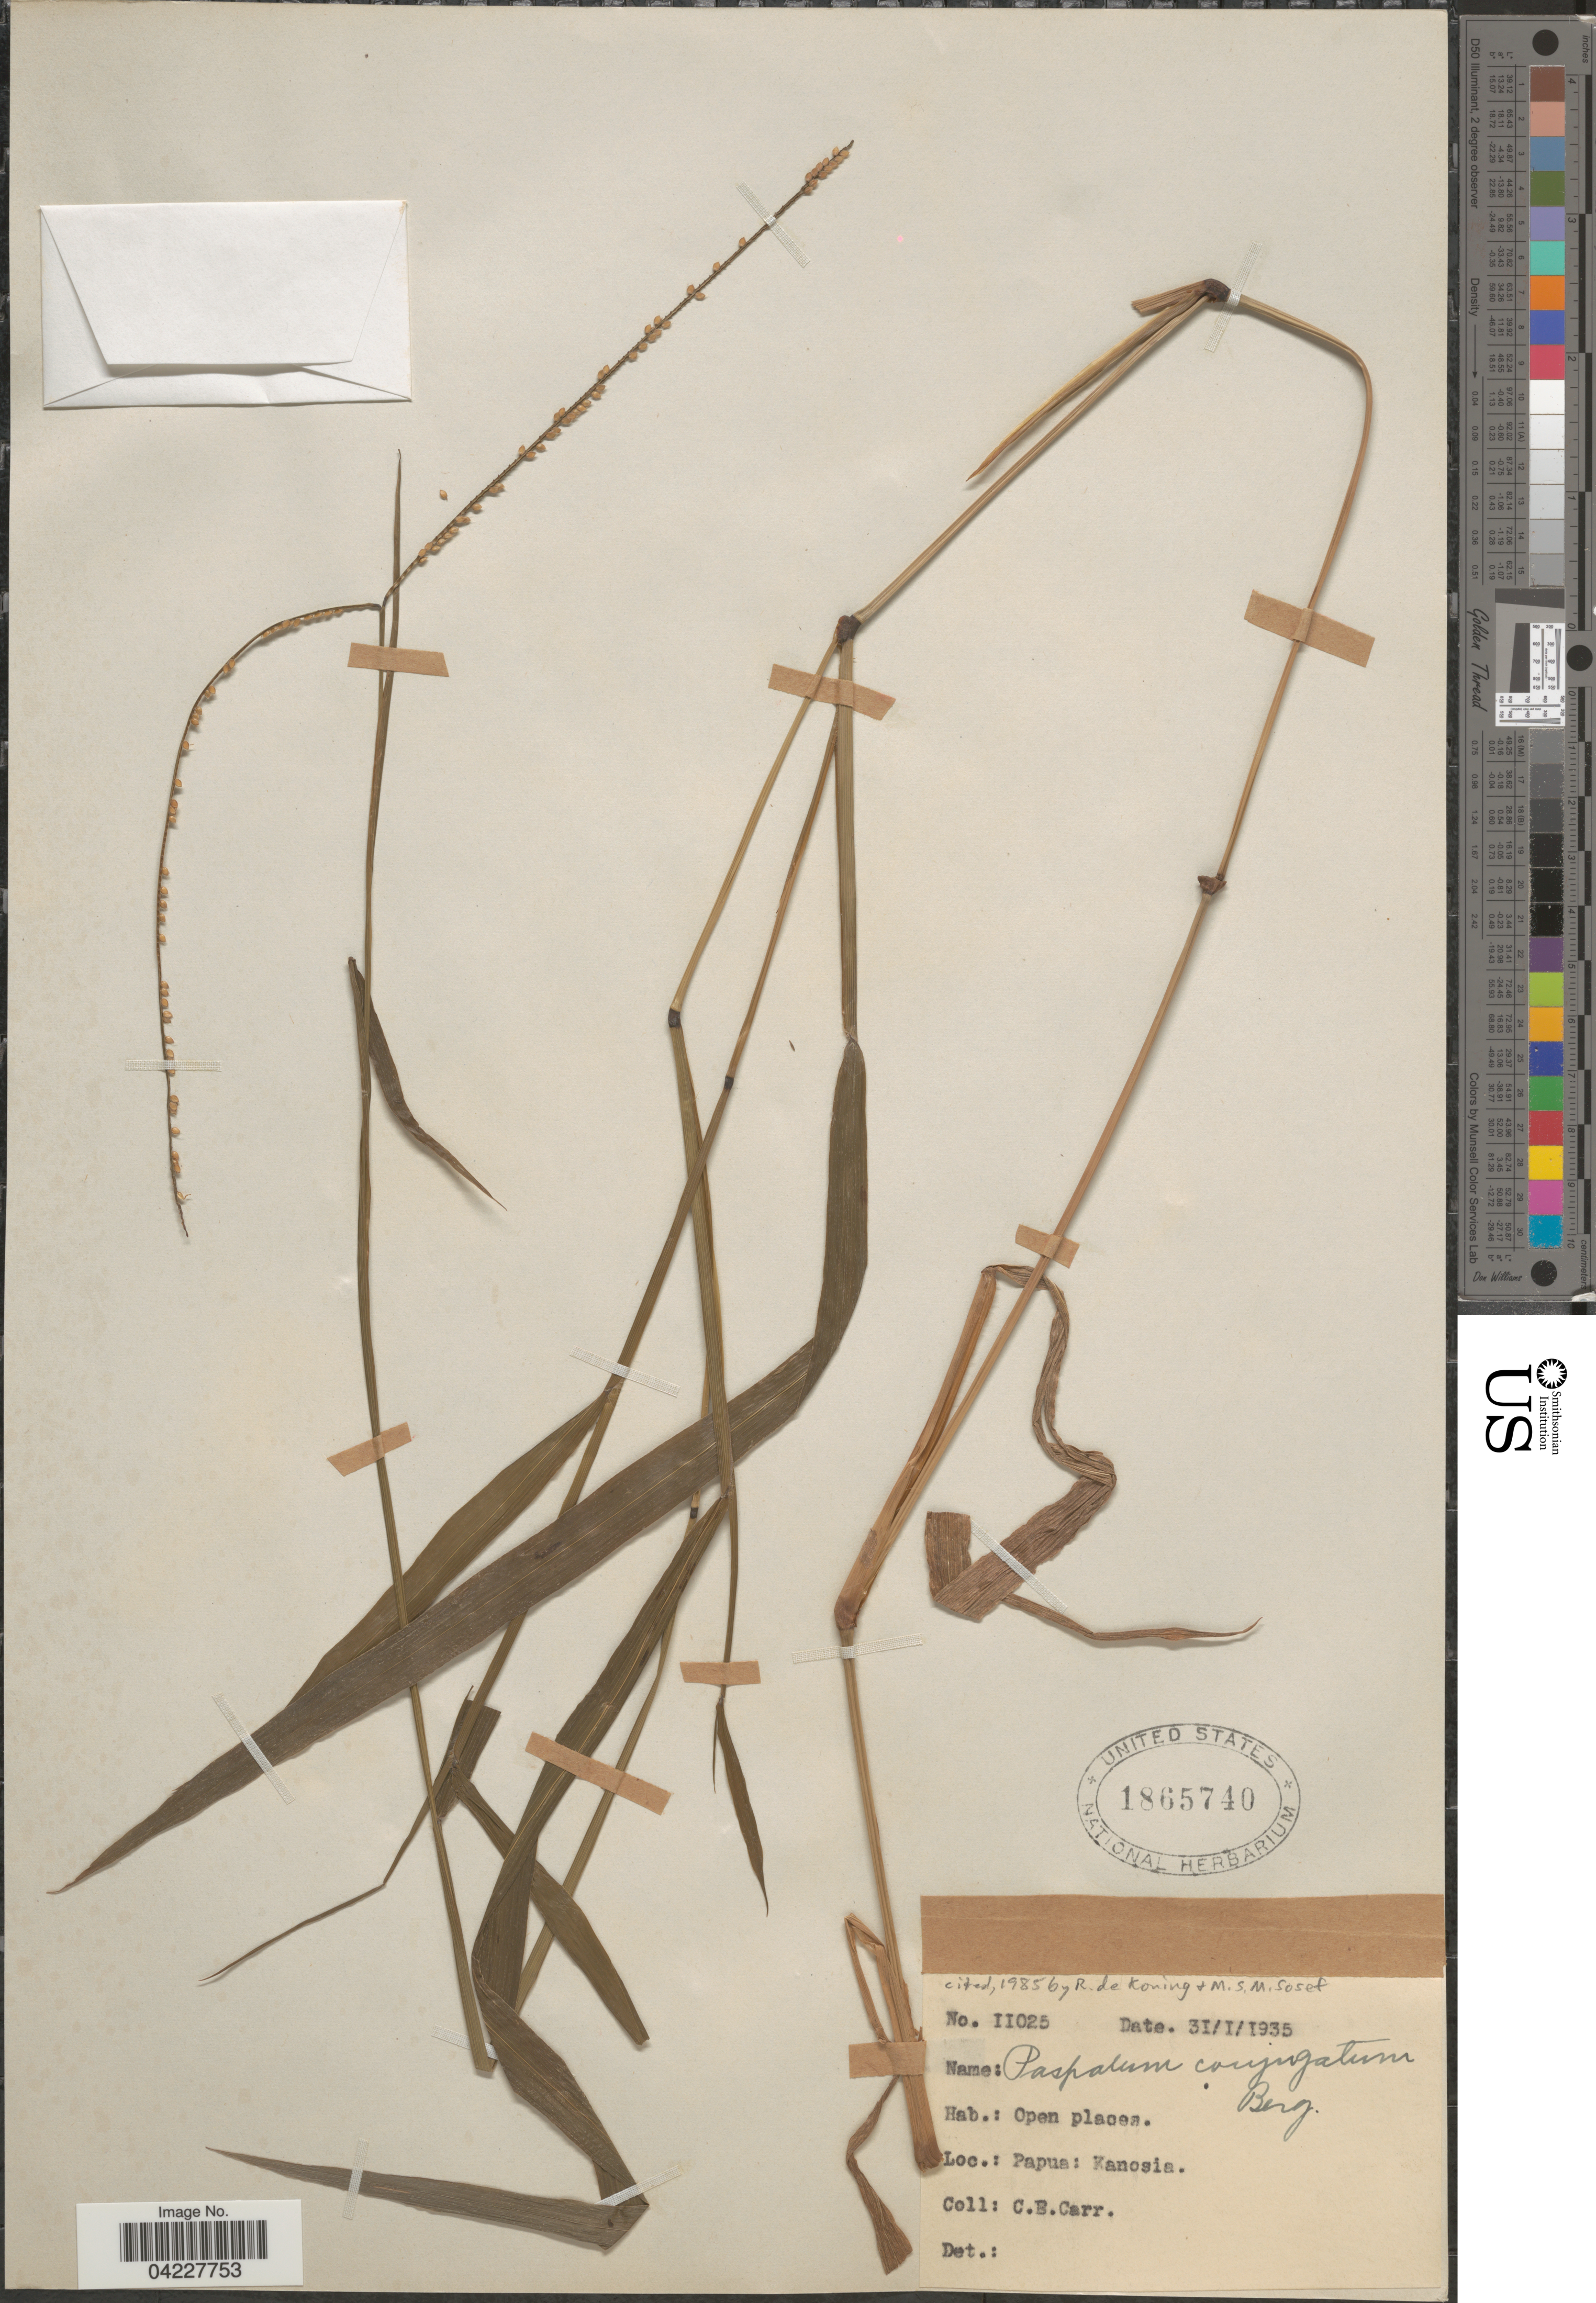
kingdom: Plantae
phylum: Tracheophyta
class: Liliopsida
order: Poales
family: Poaceae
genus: Paspalum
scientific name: Paspalum conjugatum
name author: P.J. Bergius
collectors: C. Carr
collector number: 11025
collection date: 1935-01-31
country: Papua New Guinea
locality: Papua: Kanosia.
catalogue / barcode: US 1865740